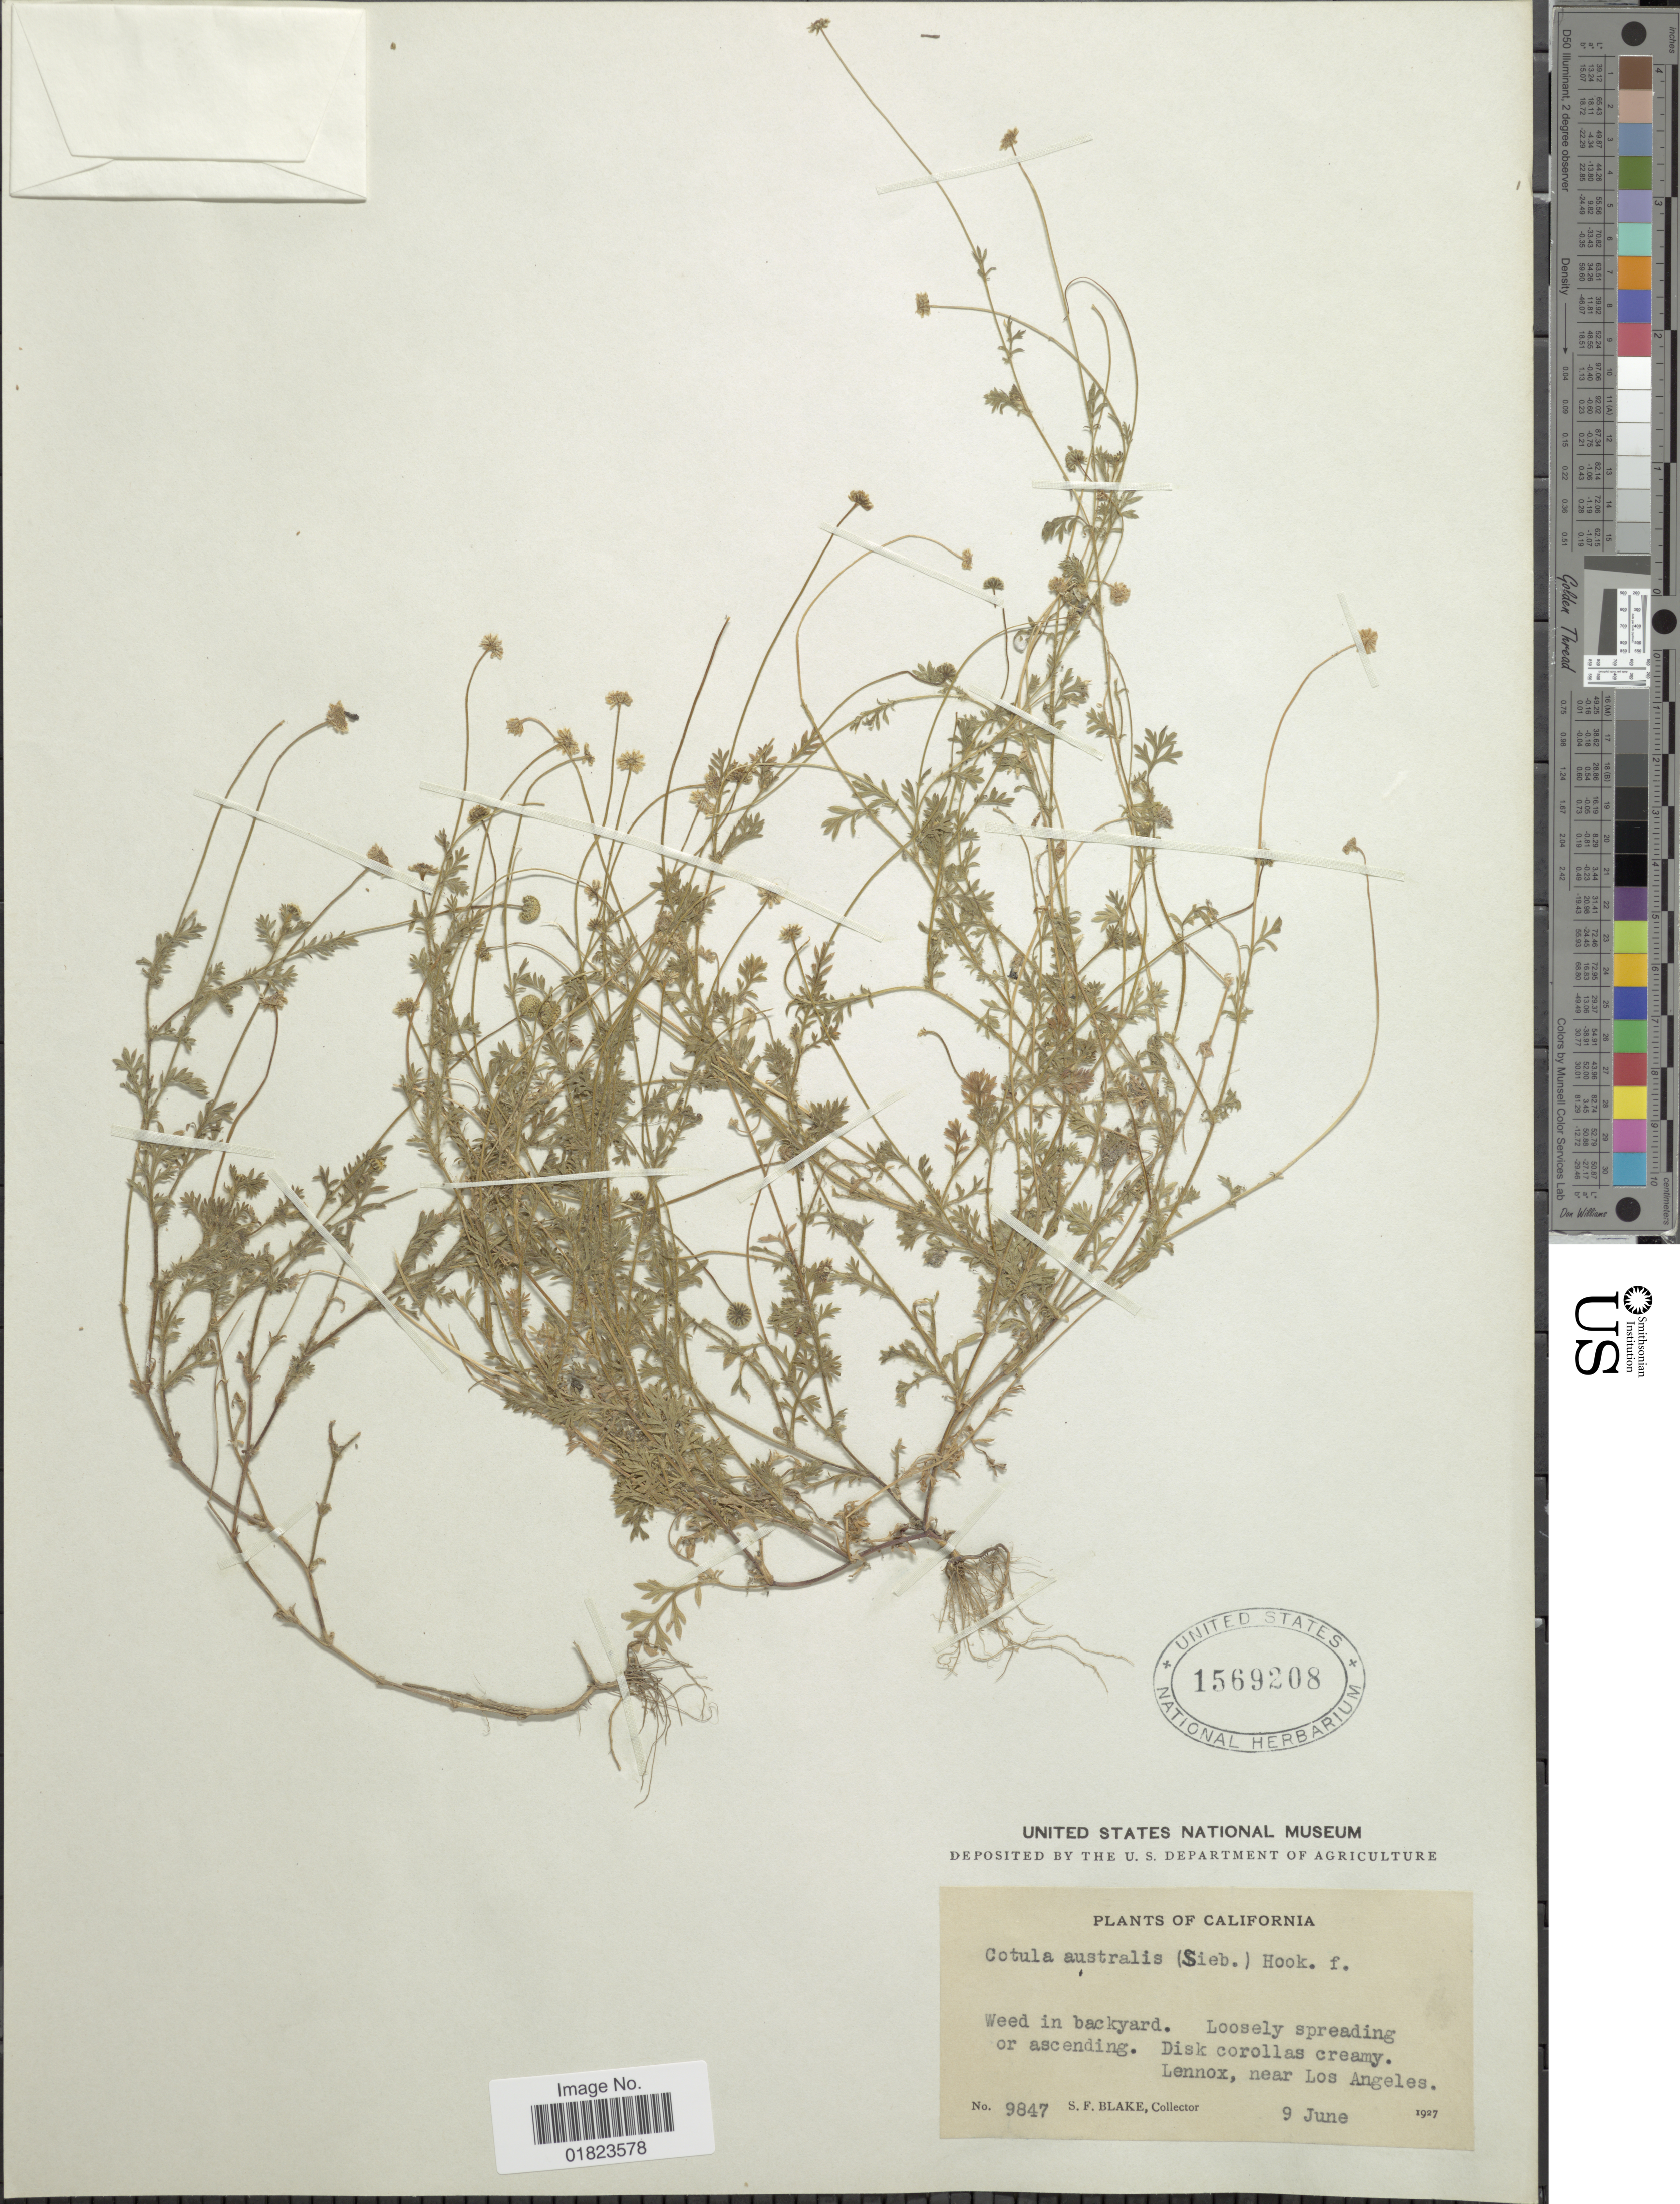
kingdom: Plantae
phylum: Tracheophyta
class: Magnoliopsida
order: Asterales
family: Asteraceae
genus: Cotula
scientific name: Cotula australis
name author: (Sieber ex Spreng.) Hook. f.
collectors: S. Blake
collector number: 9847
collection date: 1927-06-09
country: United States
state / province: California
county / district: Los Angeles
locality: California. Lennox, near Los Angeles.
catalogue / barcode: US 1569208